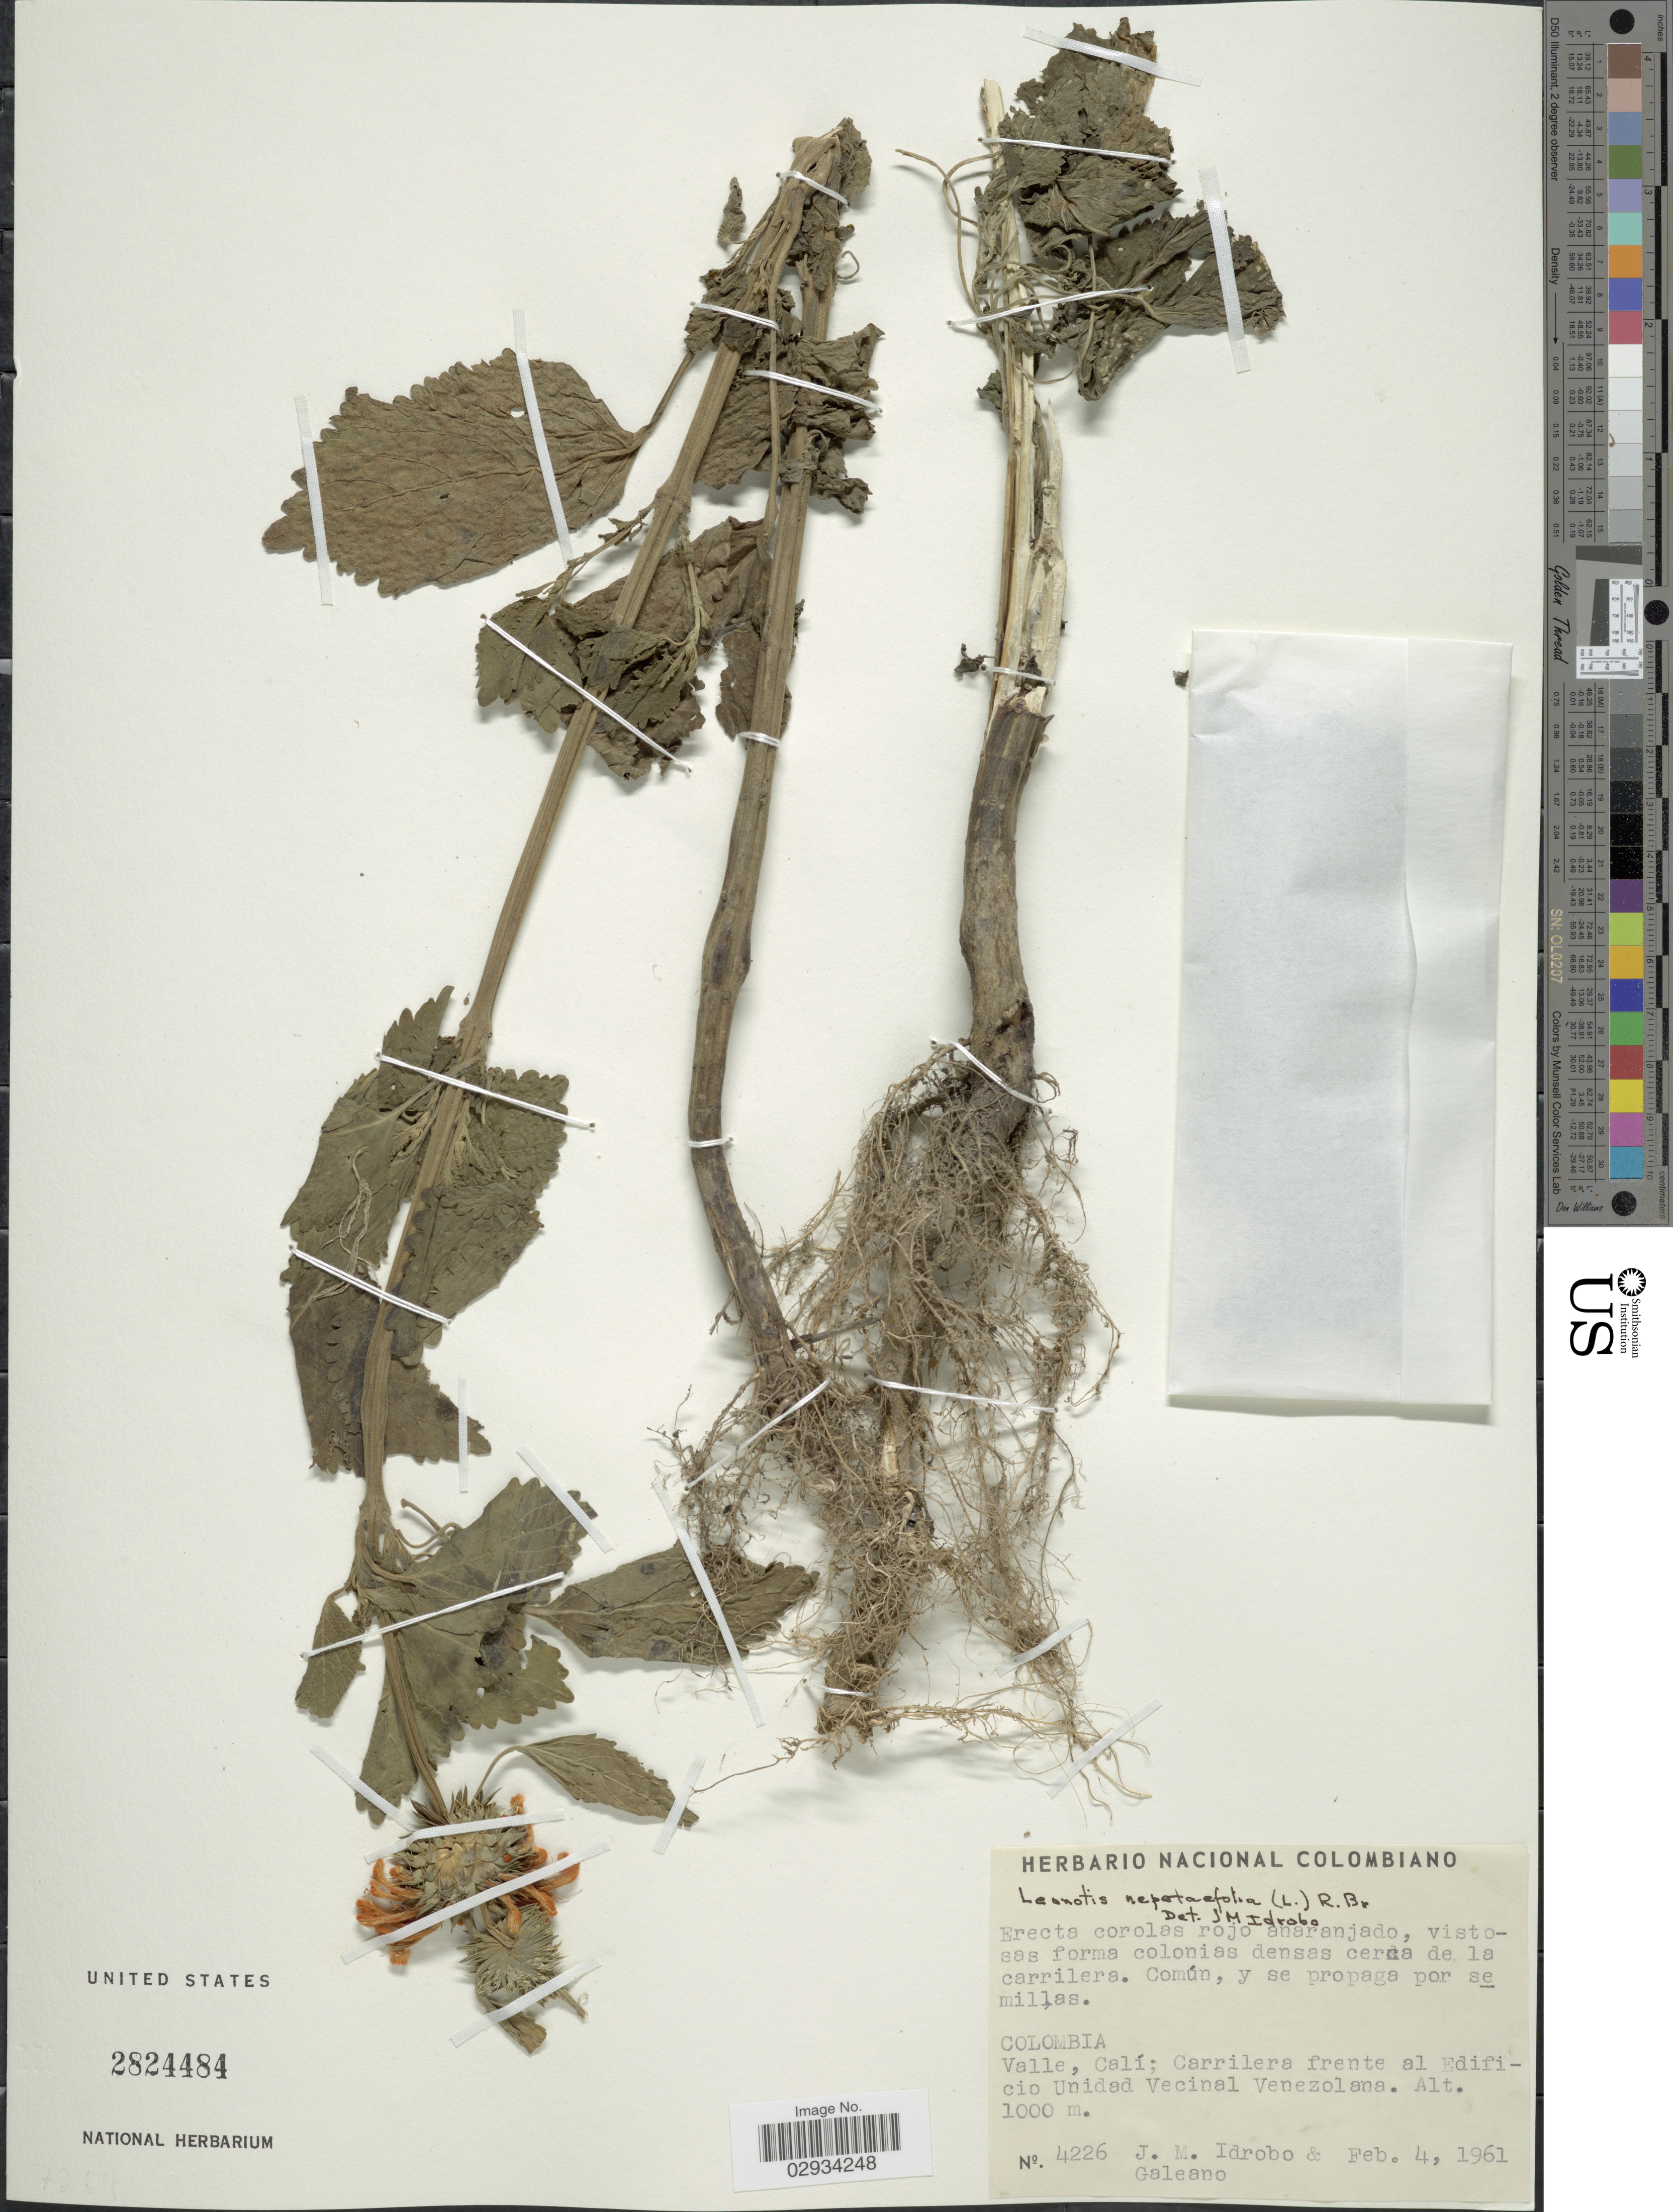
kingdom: Plantae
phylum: Tracheophyta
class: Magnoliopsida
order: Lamiales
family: Lamiaceae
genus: Leonotis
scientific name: Leonotis nepetifolia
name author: (L.) R. Br.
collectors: J. M. Idrobo & -. Galeano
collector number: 4226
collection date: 1961-02-04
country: Colombia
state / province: Valle del Cauca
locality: Valle, Calí; Carrilera frente al Edificio Unidad Vecinal Venezolana.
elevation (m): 1000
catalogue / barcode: US 2824484